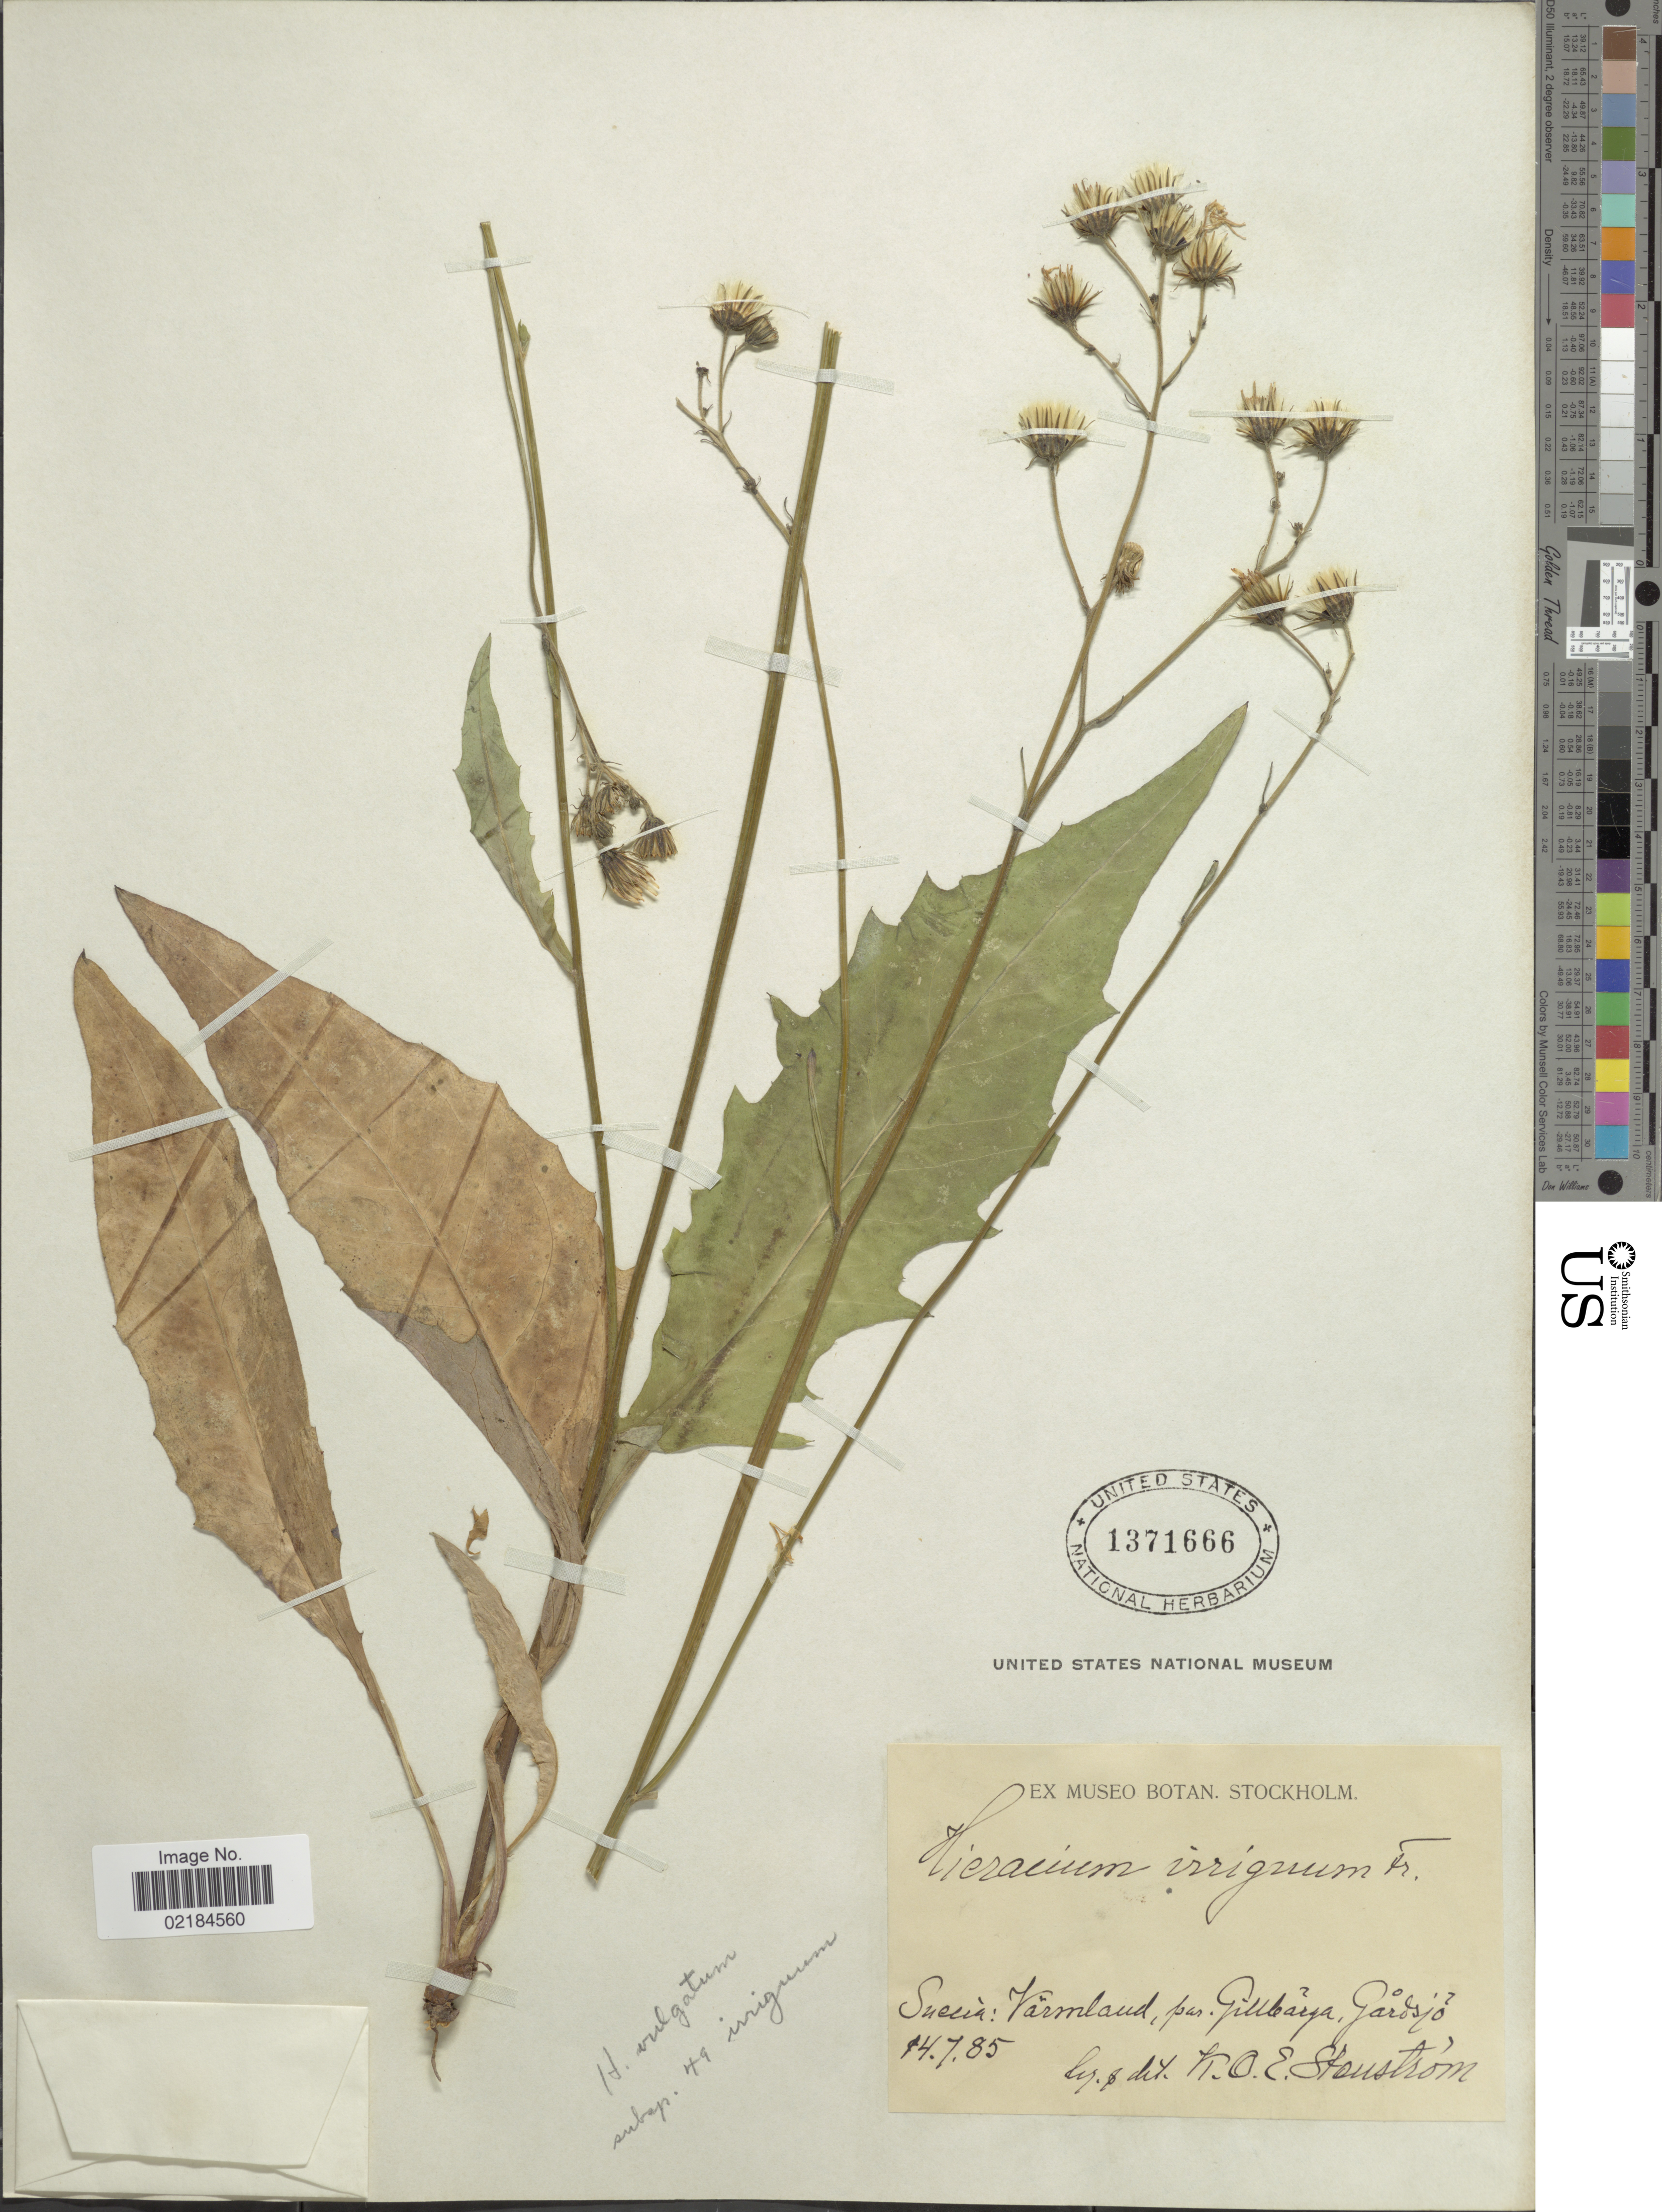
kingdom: Plantae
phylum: Tracheophyta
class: Magnoliopsida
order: Asterales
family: Asteraceae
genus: Hieracium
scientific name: Hieracium lachenalii subsp. cruenifolium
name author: (Dahlst. & Lübeck) Zahn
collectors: K. O. E. Stenström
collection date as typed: Transcribed d/m/y: 14/7/85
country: Sweden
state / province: Varmland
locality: Suecia: Varmland, par. Gillbarga, Gardsjo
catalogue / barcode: US 1371666